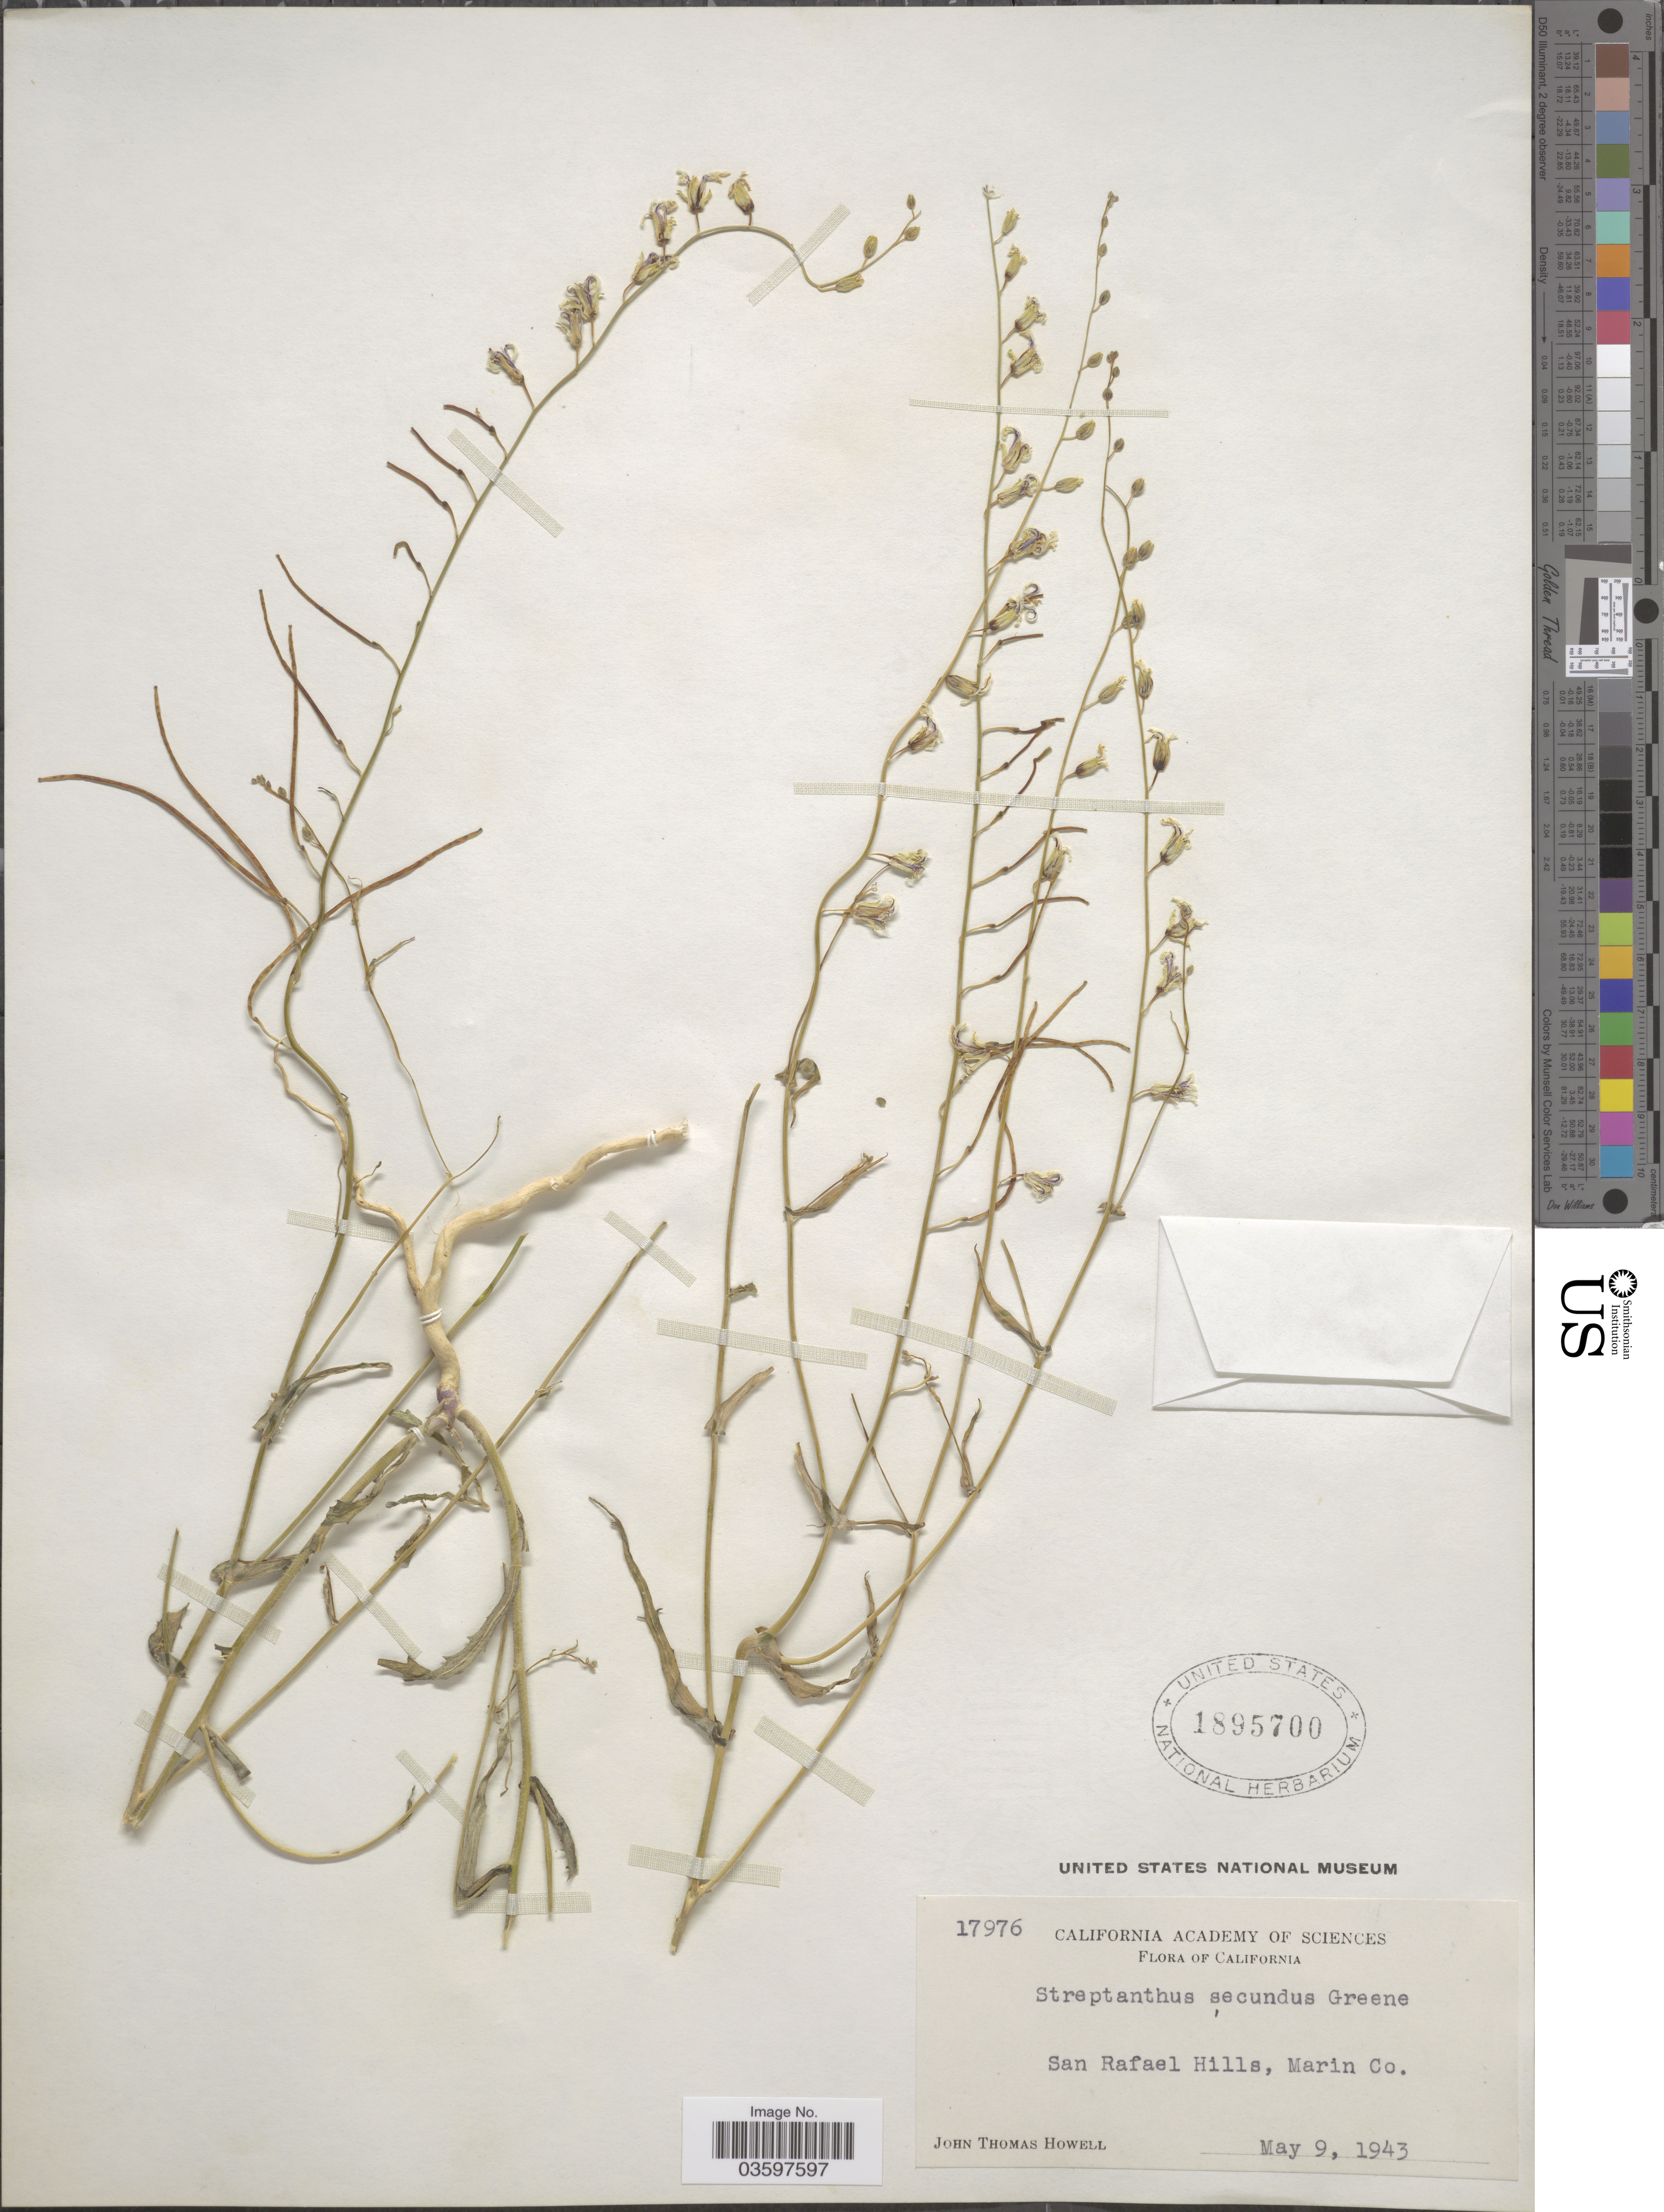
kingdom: Plantae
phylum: Tracheophyta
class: Magnoliopsida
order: Brassicales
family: Brassicaceae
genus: Streptanthus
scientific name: Streptanthus glandulosus var. secundus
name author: (Greene) Munz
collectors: J. T. Howell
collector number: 17976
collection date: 1943-05-09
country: United States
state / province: California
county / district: Marin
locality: San Rafael Hills, Marin Co.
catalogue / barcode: US 1895700